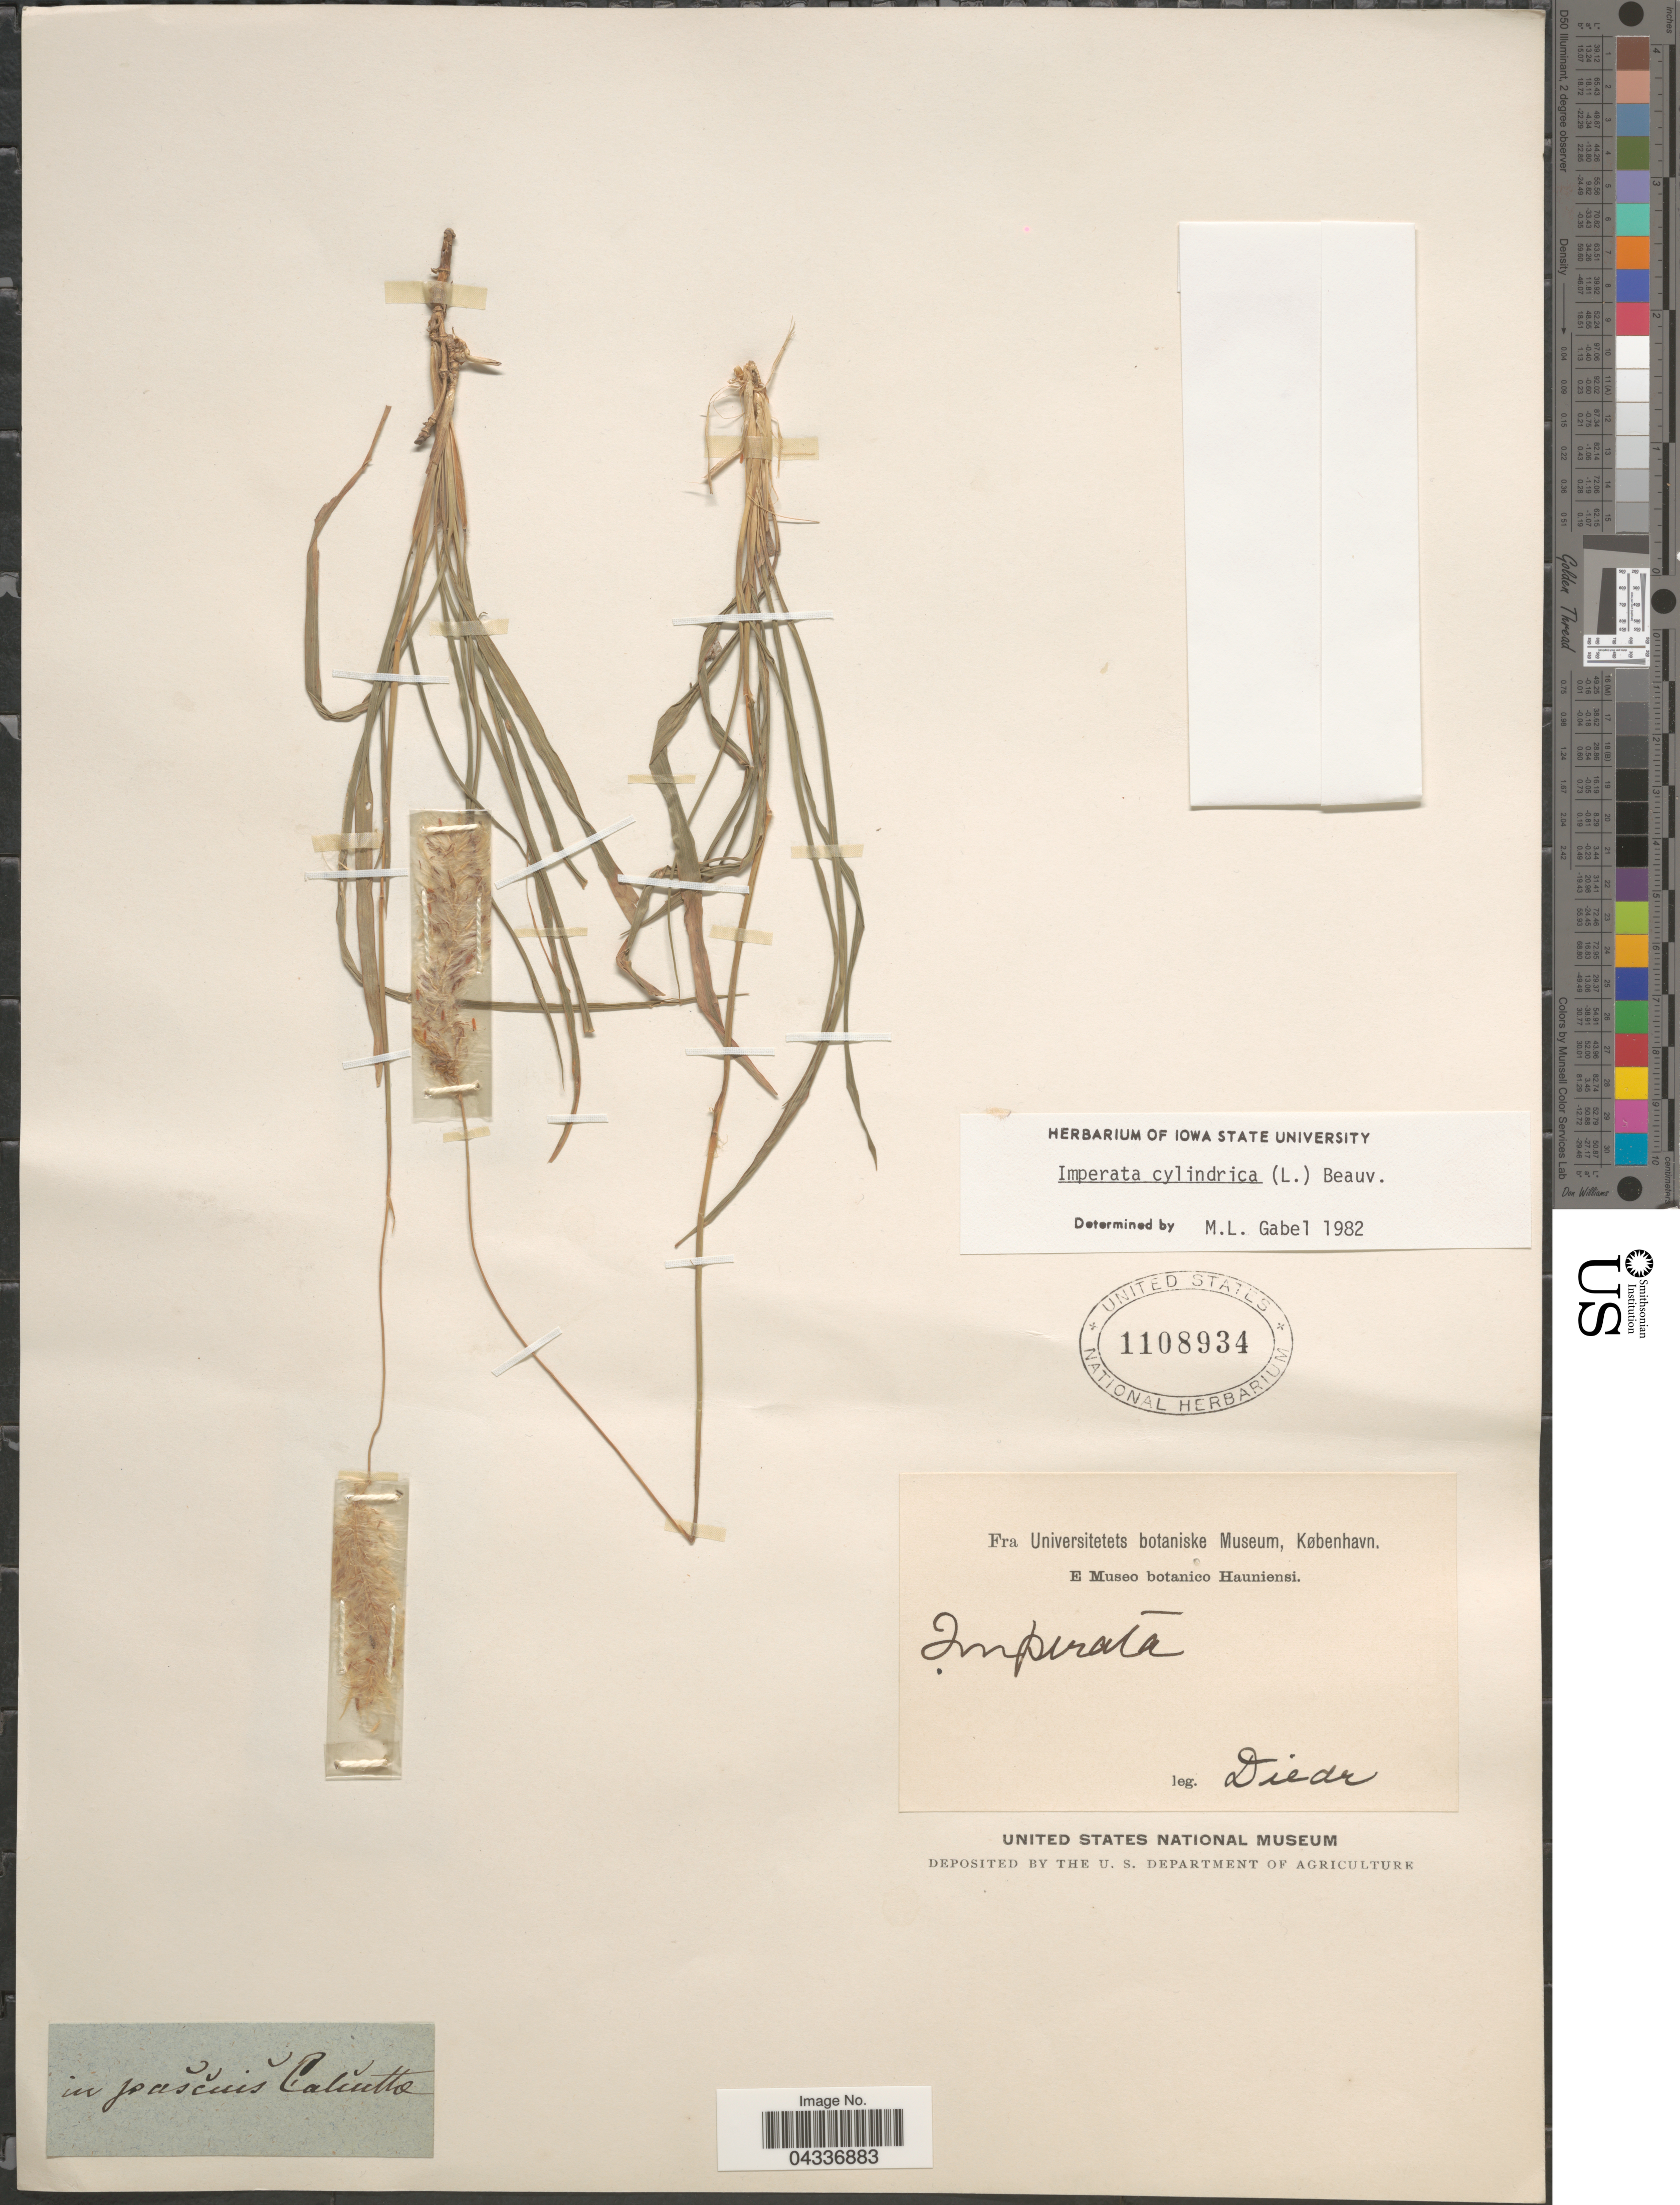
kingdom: Plantae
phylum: Tracheophyta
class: Liliopsida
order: Poales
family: Poaceae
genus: Imperata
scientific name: Imperata cylindrica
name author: (L.) P. Beauv.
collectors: Diedr.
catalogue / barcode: US 1108934